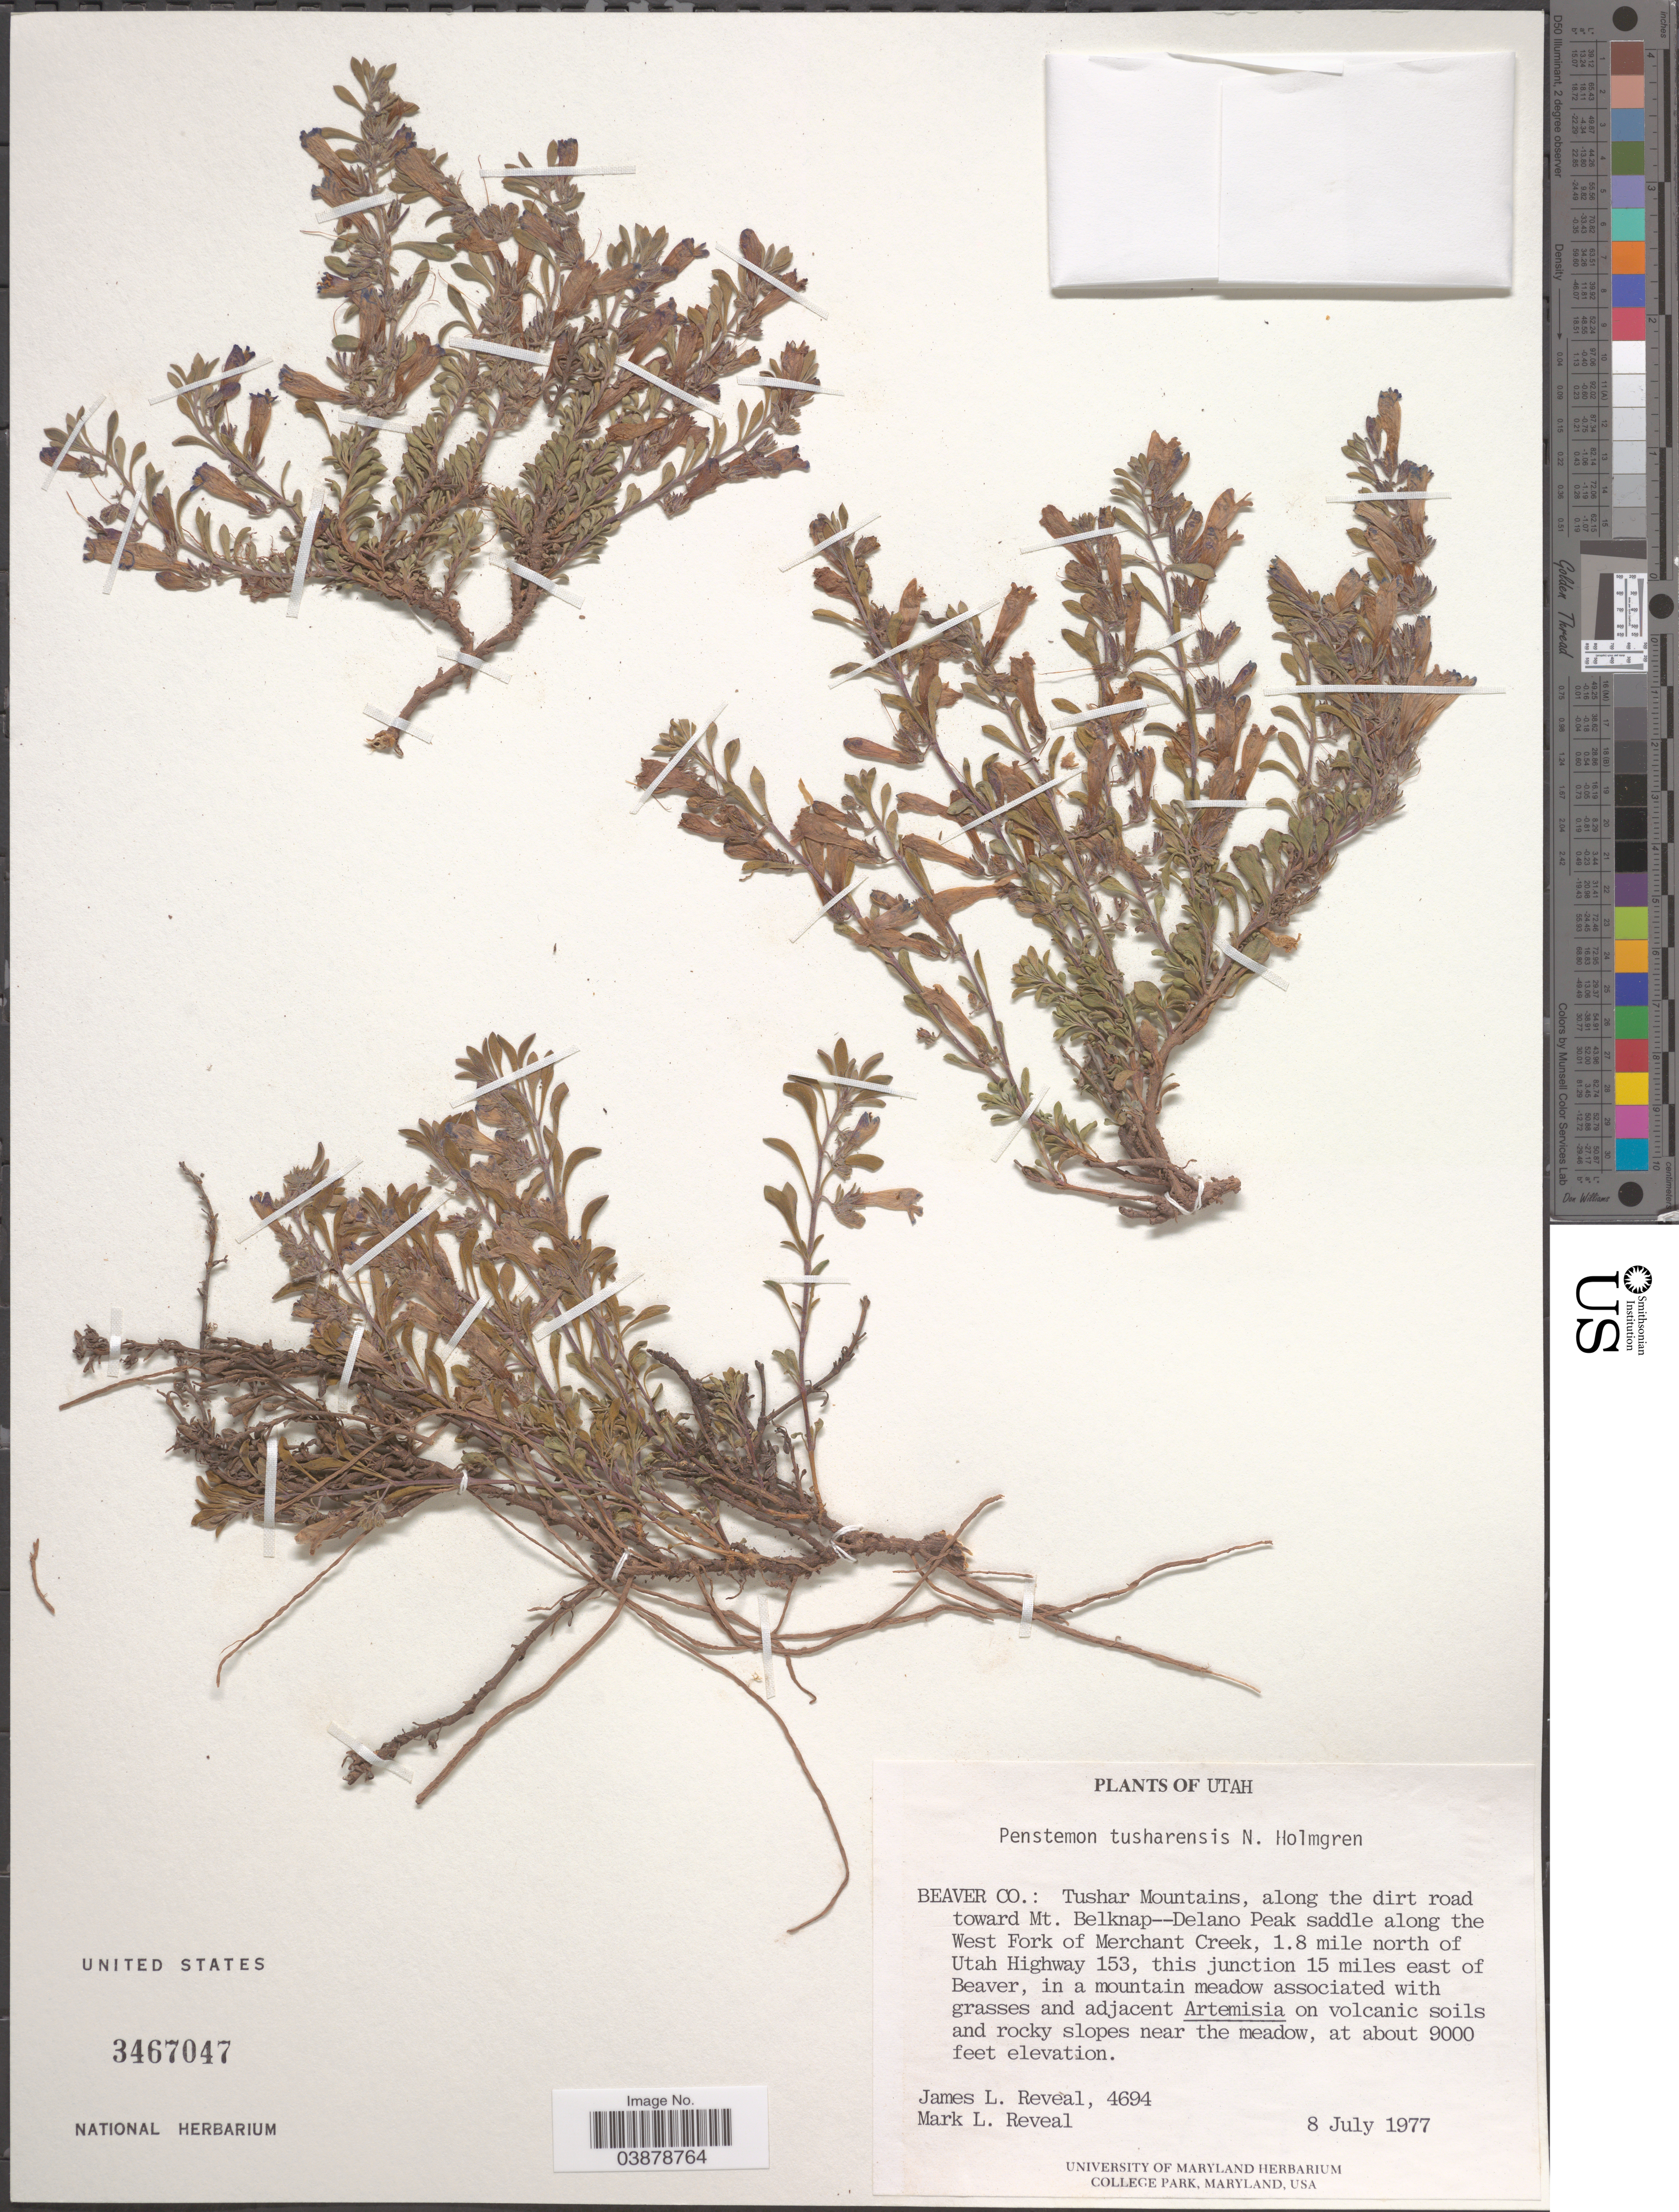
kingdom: Plantae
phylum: Tracheophyta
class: Magnoliopsida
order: Lamiales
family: Plantaginaceae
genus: Penstemon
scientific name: Penstemon tusharensis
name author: N.H. Holmgren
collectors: J. L. Reveal & M. L. Reveal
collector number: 4694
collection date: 1977-07-08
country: United States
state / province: Utah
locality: Beaver Co.: Tushar Mountains, along the dirt road toward Mt. Belknap--Delano Peak saddle along the West Fork of Merchant Creek, 1.8 mile north of Utah Highway 153, this junction 15 miles east of Beaver.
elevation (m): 2743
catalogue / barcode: US 3467047